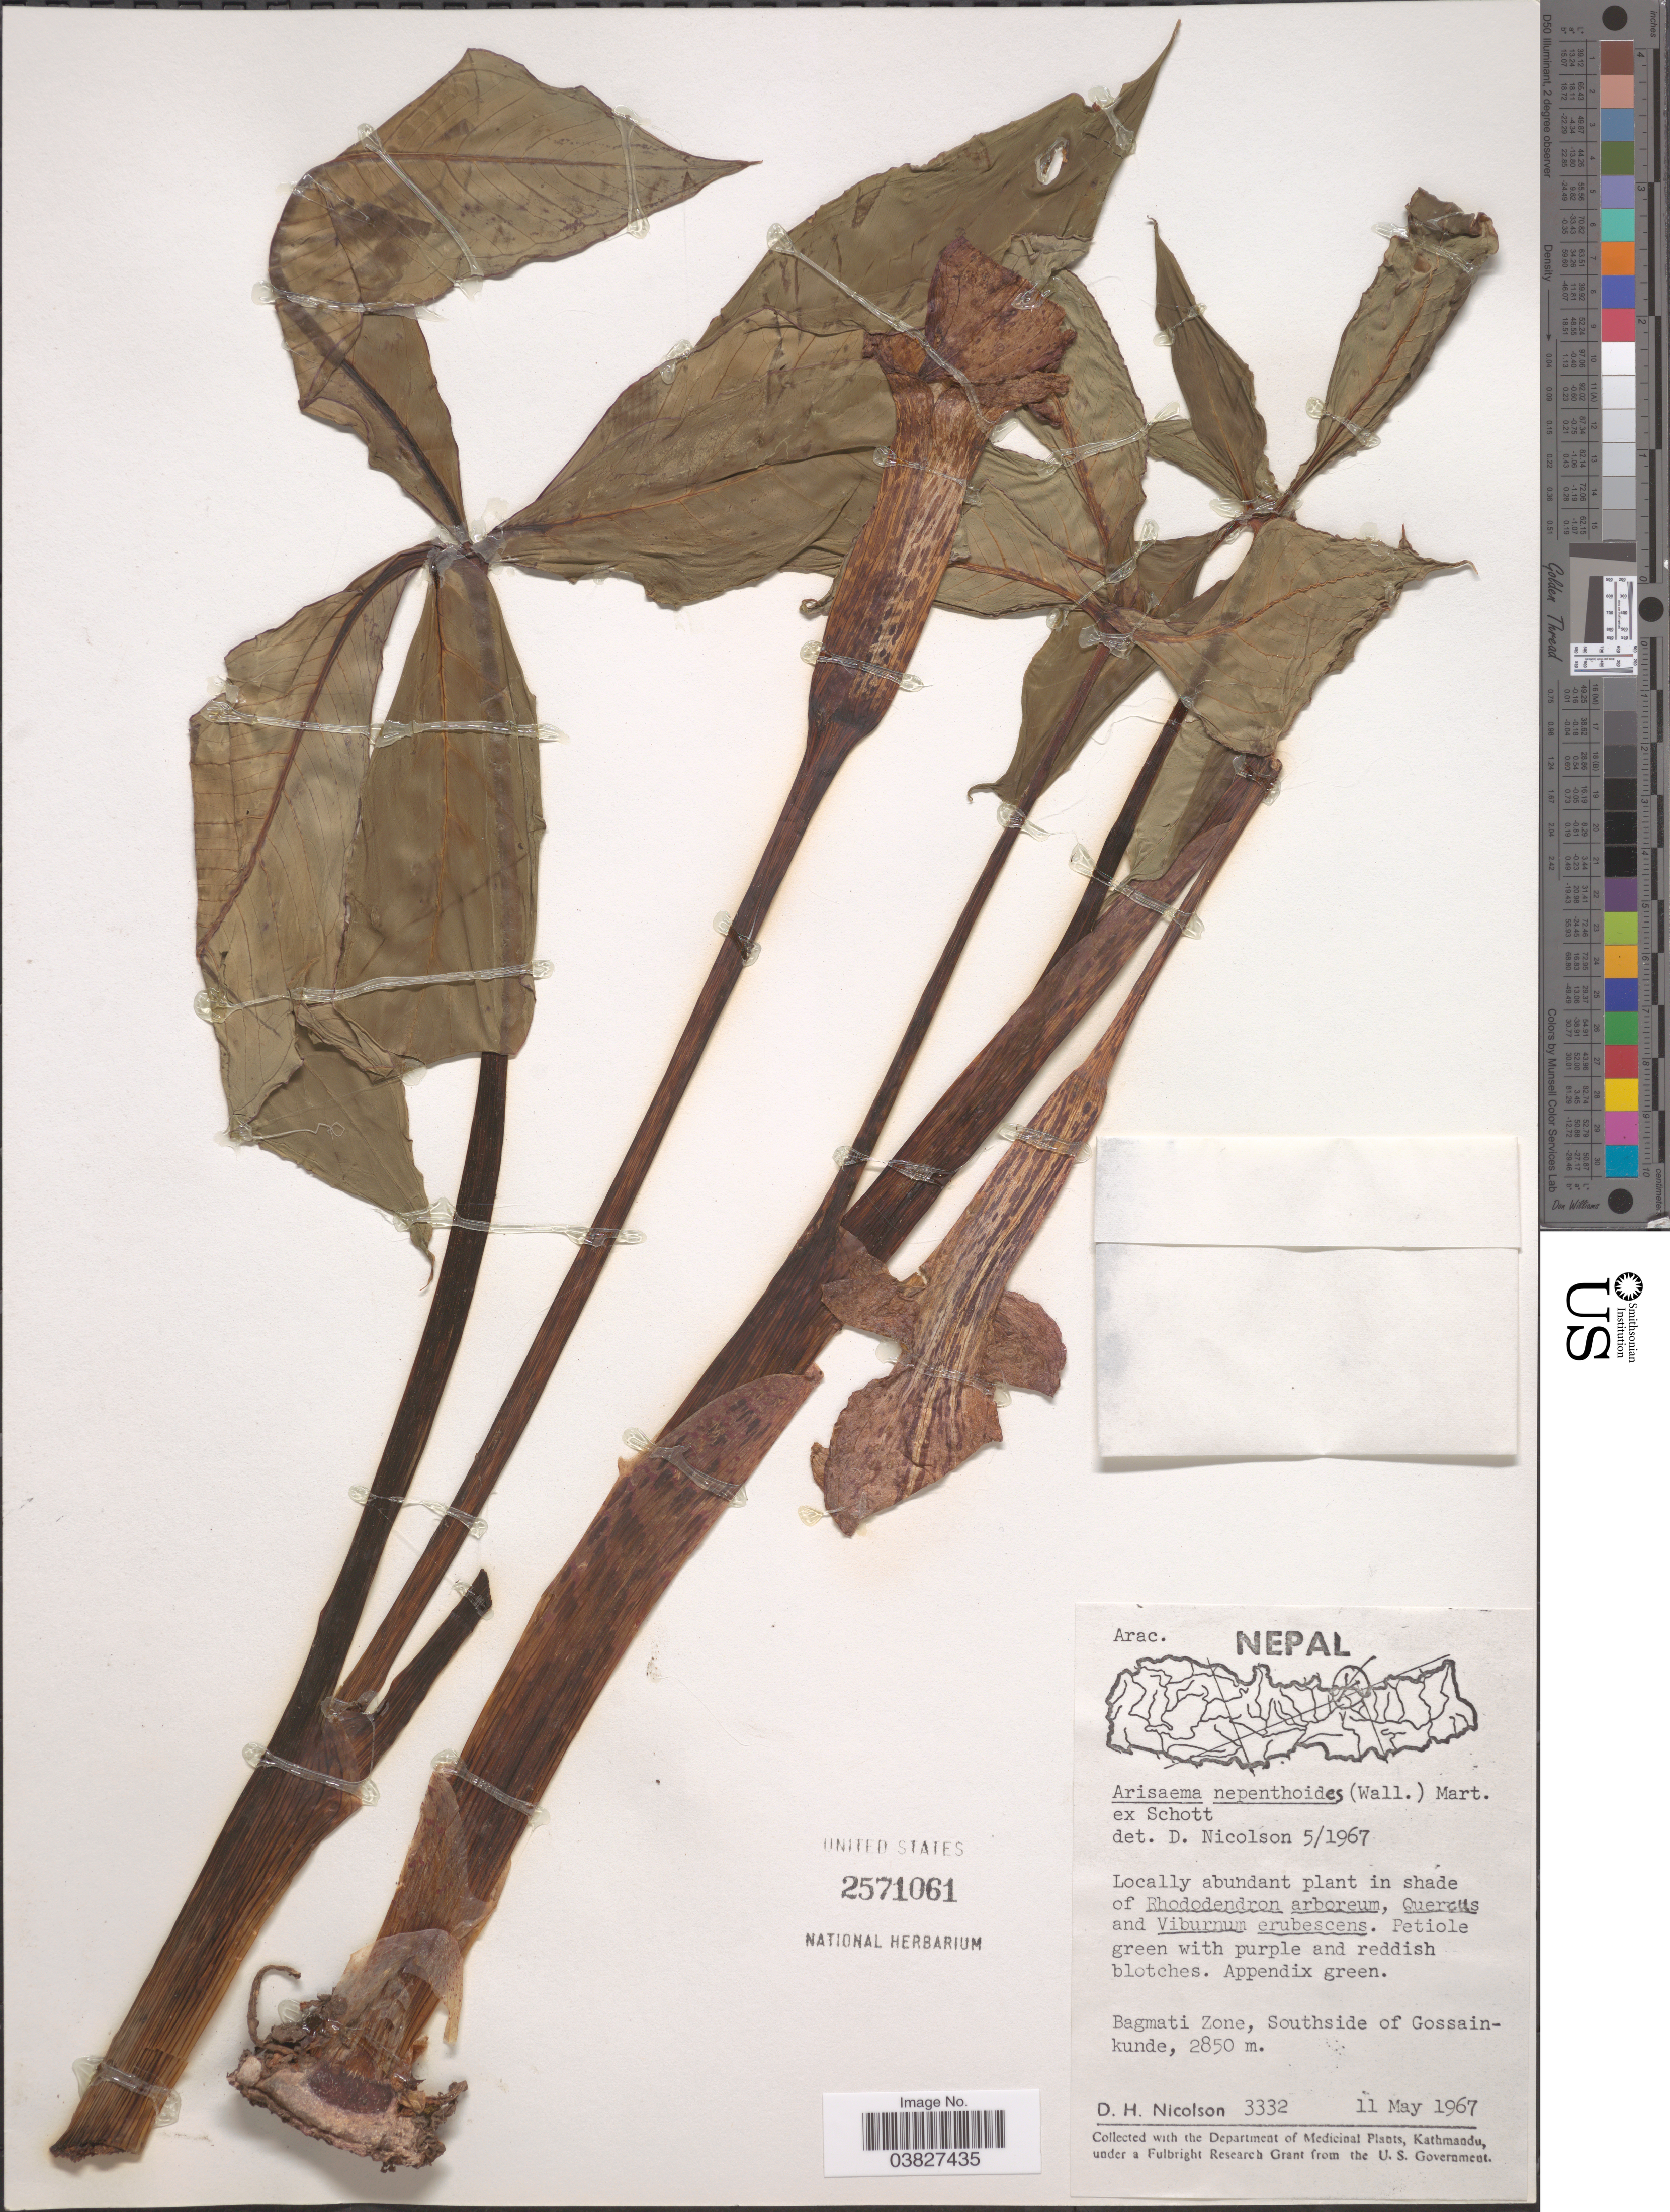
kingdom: Plantae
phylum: Tracheophyta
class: Liliopsida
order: Alismatales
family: Araceae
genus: Arisaema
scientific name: Arisaema nepenthoides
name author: (Wall.) Mart.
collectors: D. H. Nicolson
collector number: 3332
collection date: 1967-05-11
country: Nepal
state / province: Bagmati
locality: Bagmati Zone, Southside of Gossainkunde.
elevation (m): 2850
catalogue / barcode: US 2571061